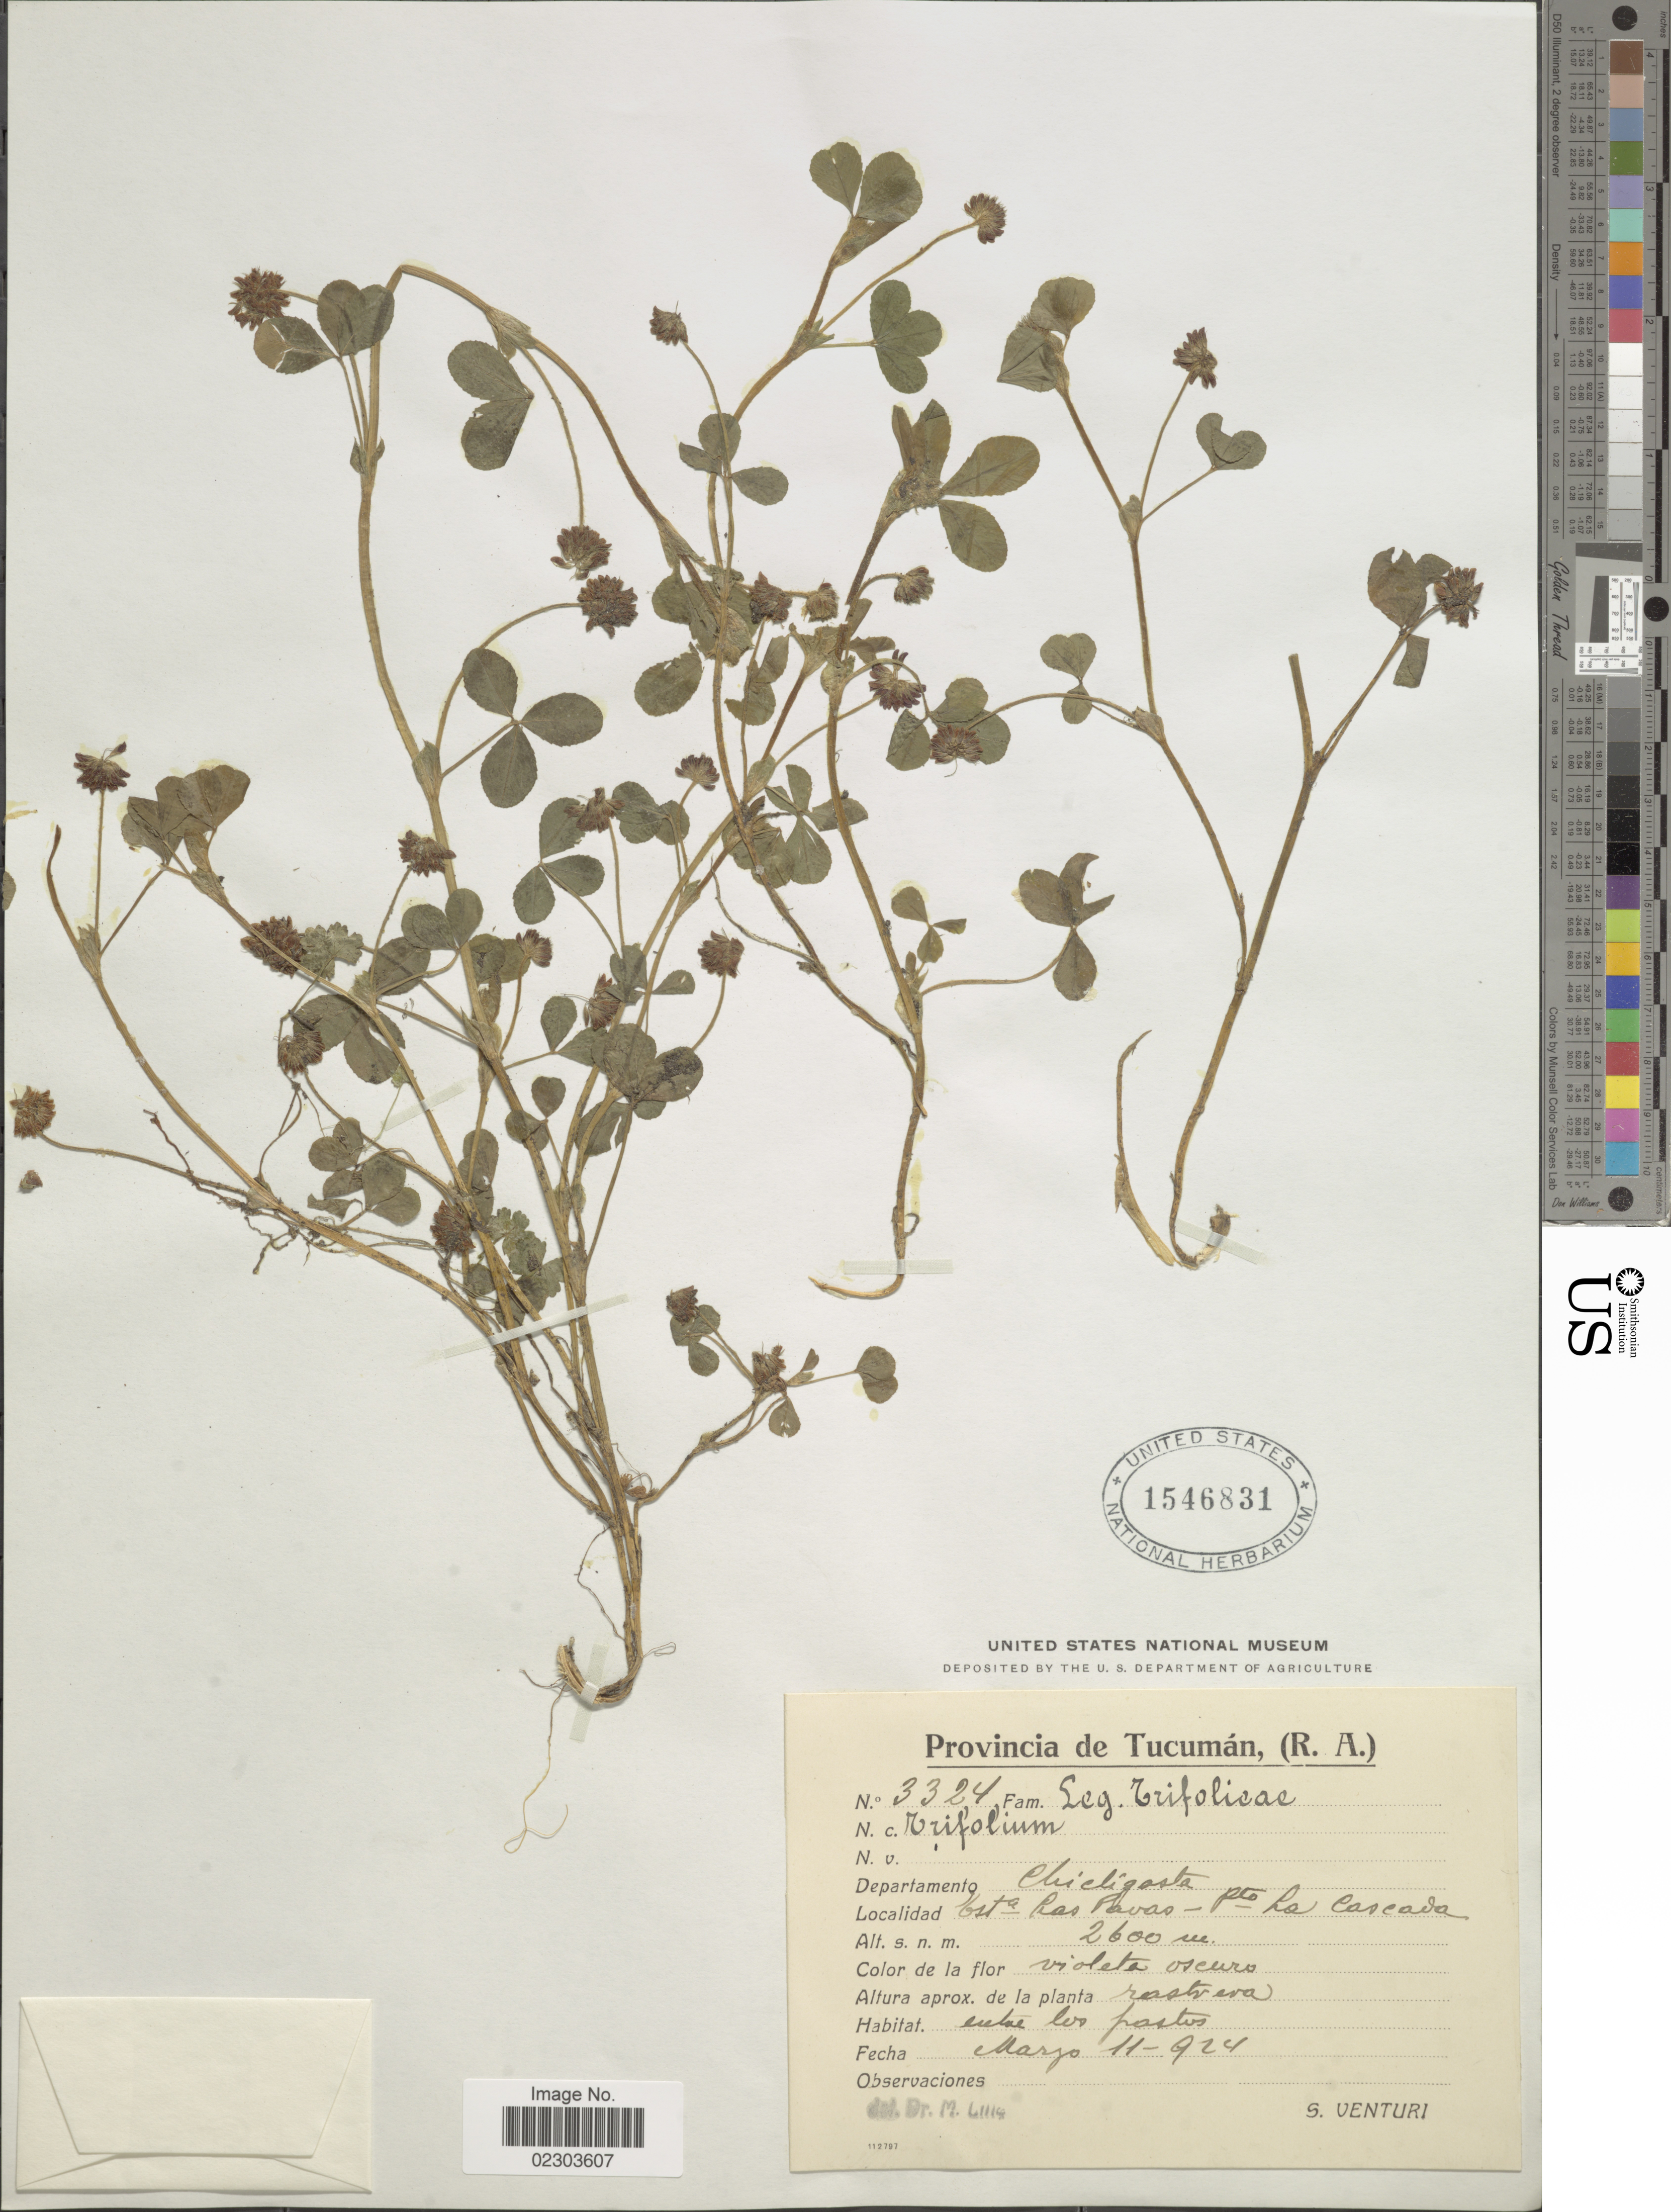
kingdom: Plantae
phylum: Tracheophyta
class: Magnoliopsida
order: Fabales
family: Fabaceae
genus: Trifolium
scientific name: Trifolium sp.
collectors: S. Venturi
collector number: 3324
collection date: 1924-03-11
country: Argentina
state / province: Tucuman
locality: (R.A.), Departamento Chicligasta, Esta. Las Pavas- Pto. La Cascada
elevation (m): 2600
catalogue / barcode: US 1546831